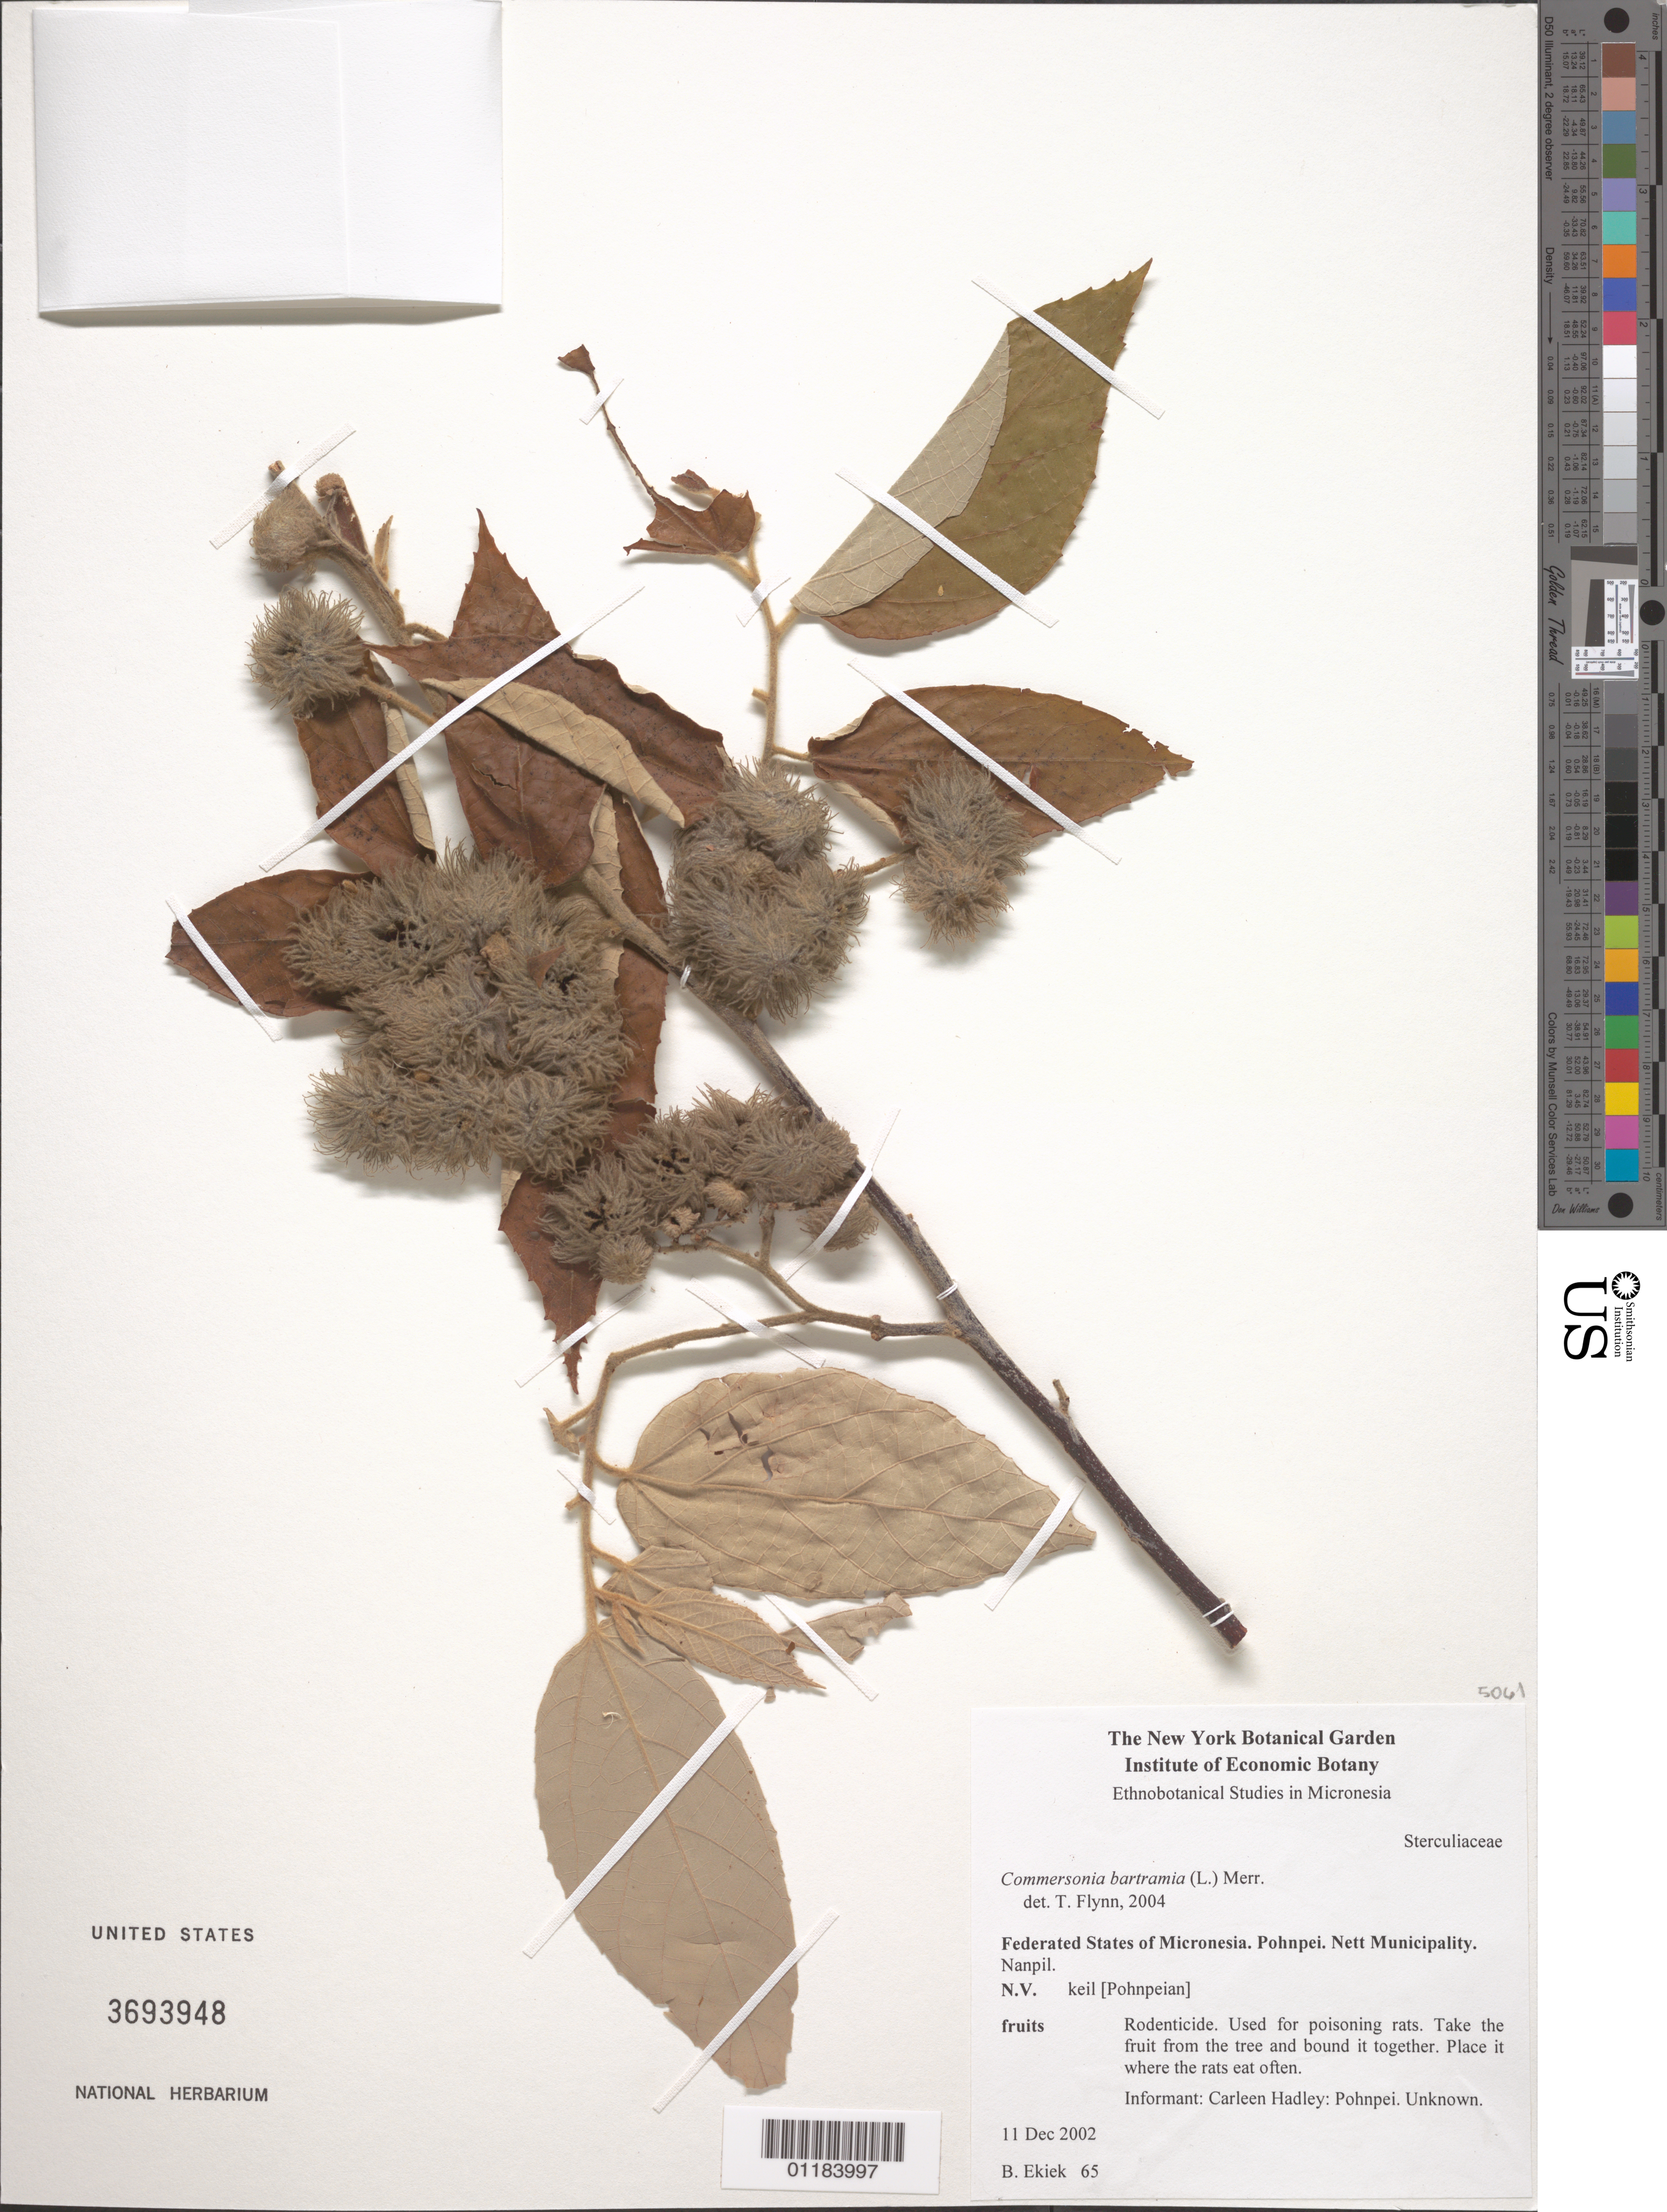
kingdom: Plantae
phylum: Tracheophyta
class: Magnoliopsida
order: Malvales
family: Malvaceae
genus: Commersonia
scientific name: Commersonia bartramia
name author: (L.) Merr.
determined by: Flynn, T.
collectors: B. Ekiek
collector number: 65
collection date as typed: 11 Dec 2002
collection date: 2002-12-11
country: Micronesia, Federated States of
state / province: Pohnpei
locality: Nett Municipality. Nanpil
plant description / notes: rodenticide. Used for poisoning rats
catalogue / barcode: US 3693948